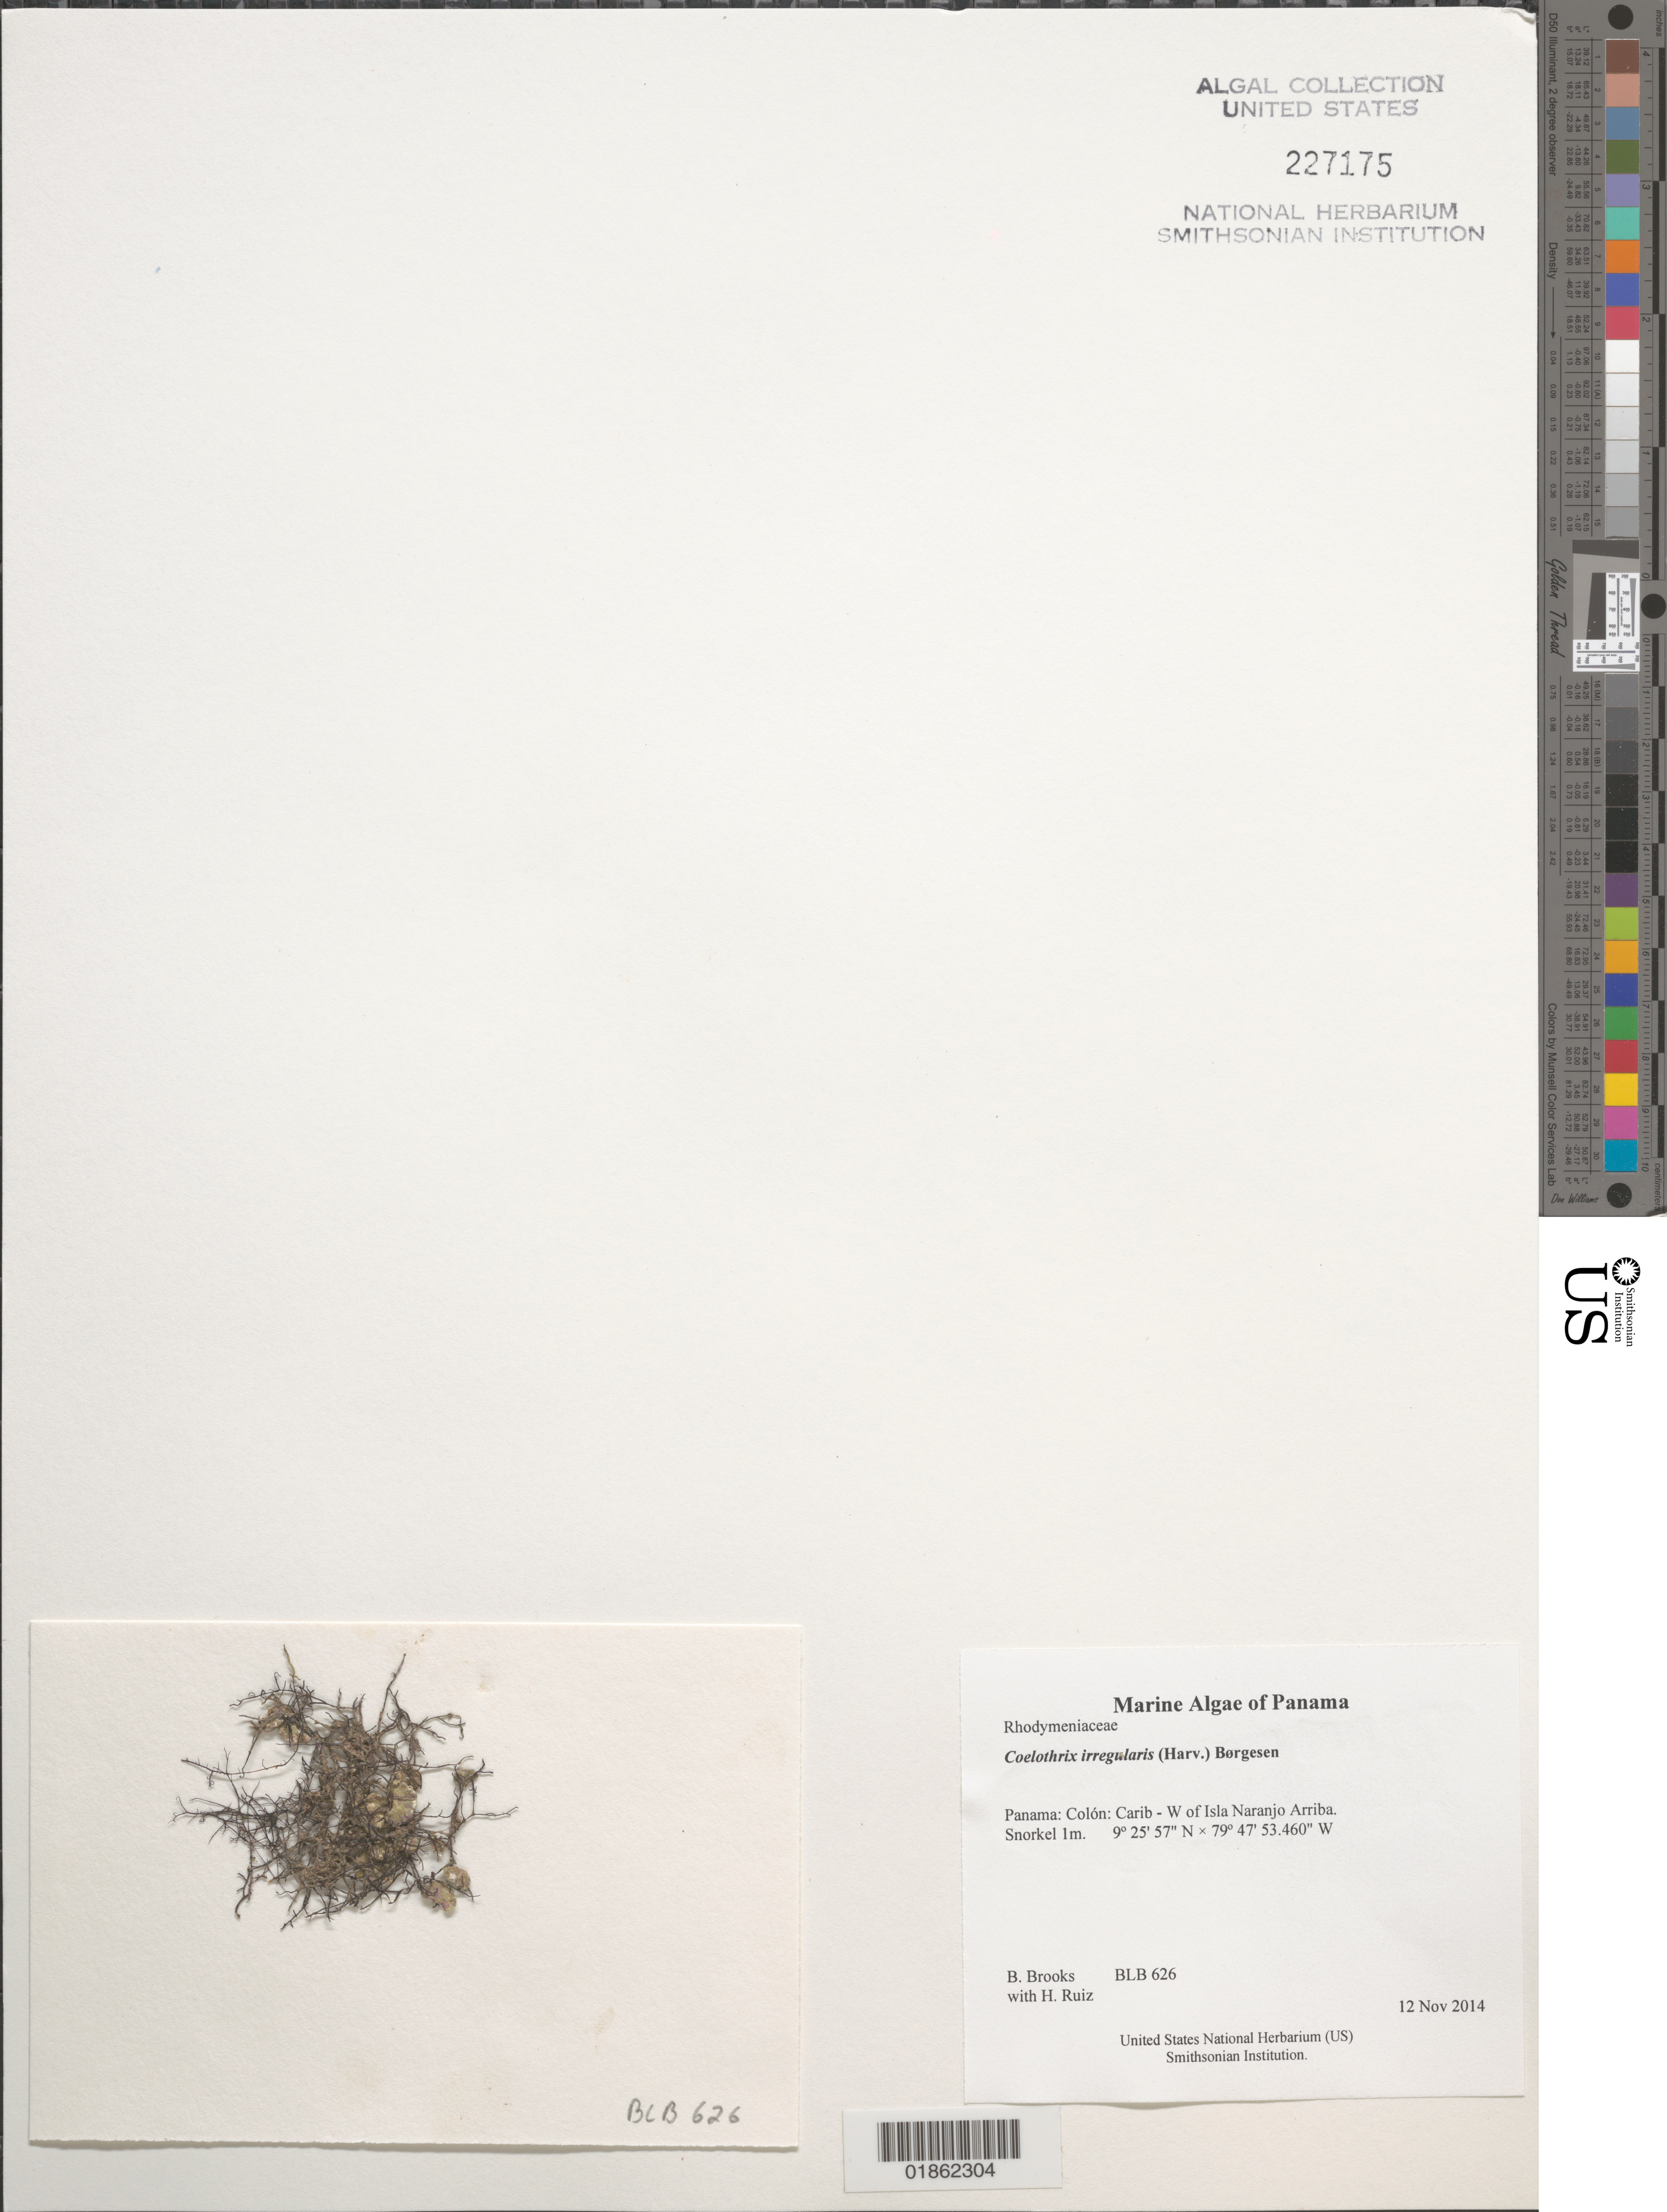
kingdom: Plantae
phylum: Rhodophyta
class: Florideophyceae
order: Rhodymeniales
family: Champiaceae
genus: Coelothrix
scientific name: Coelothrix irregularis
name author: (Harv.) Børgesen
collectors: B. Brooks & H. Ruiz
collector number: BLB 626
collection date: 2014-11-12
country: Panama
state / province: Colón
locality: Carib - W of Isla Naranjo Arriba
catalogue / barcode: US 227175